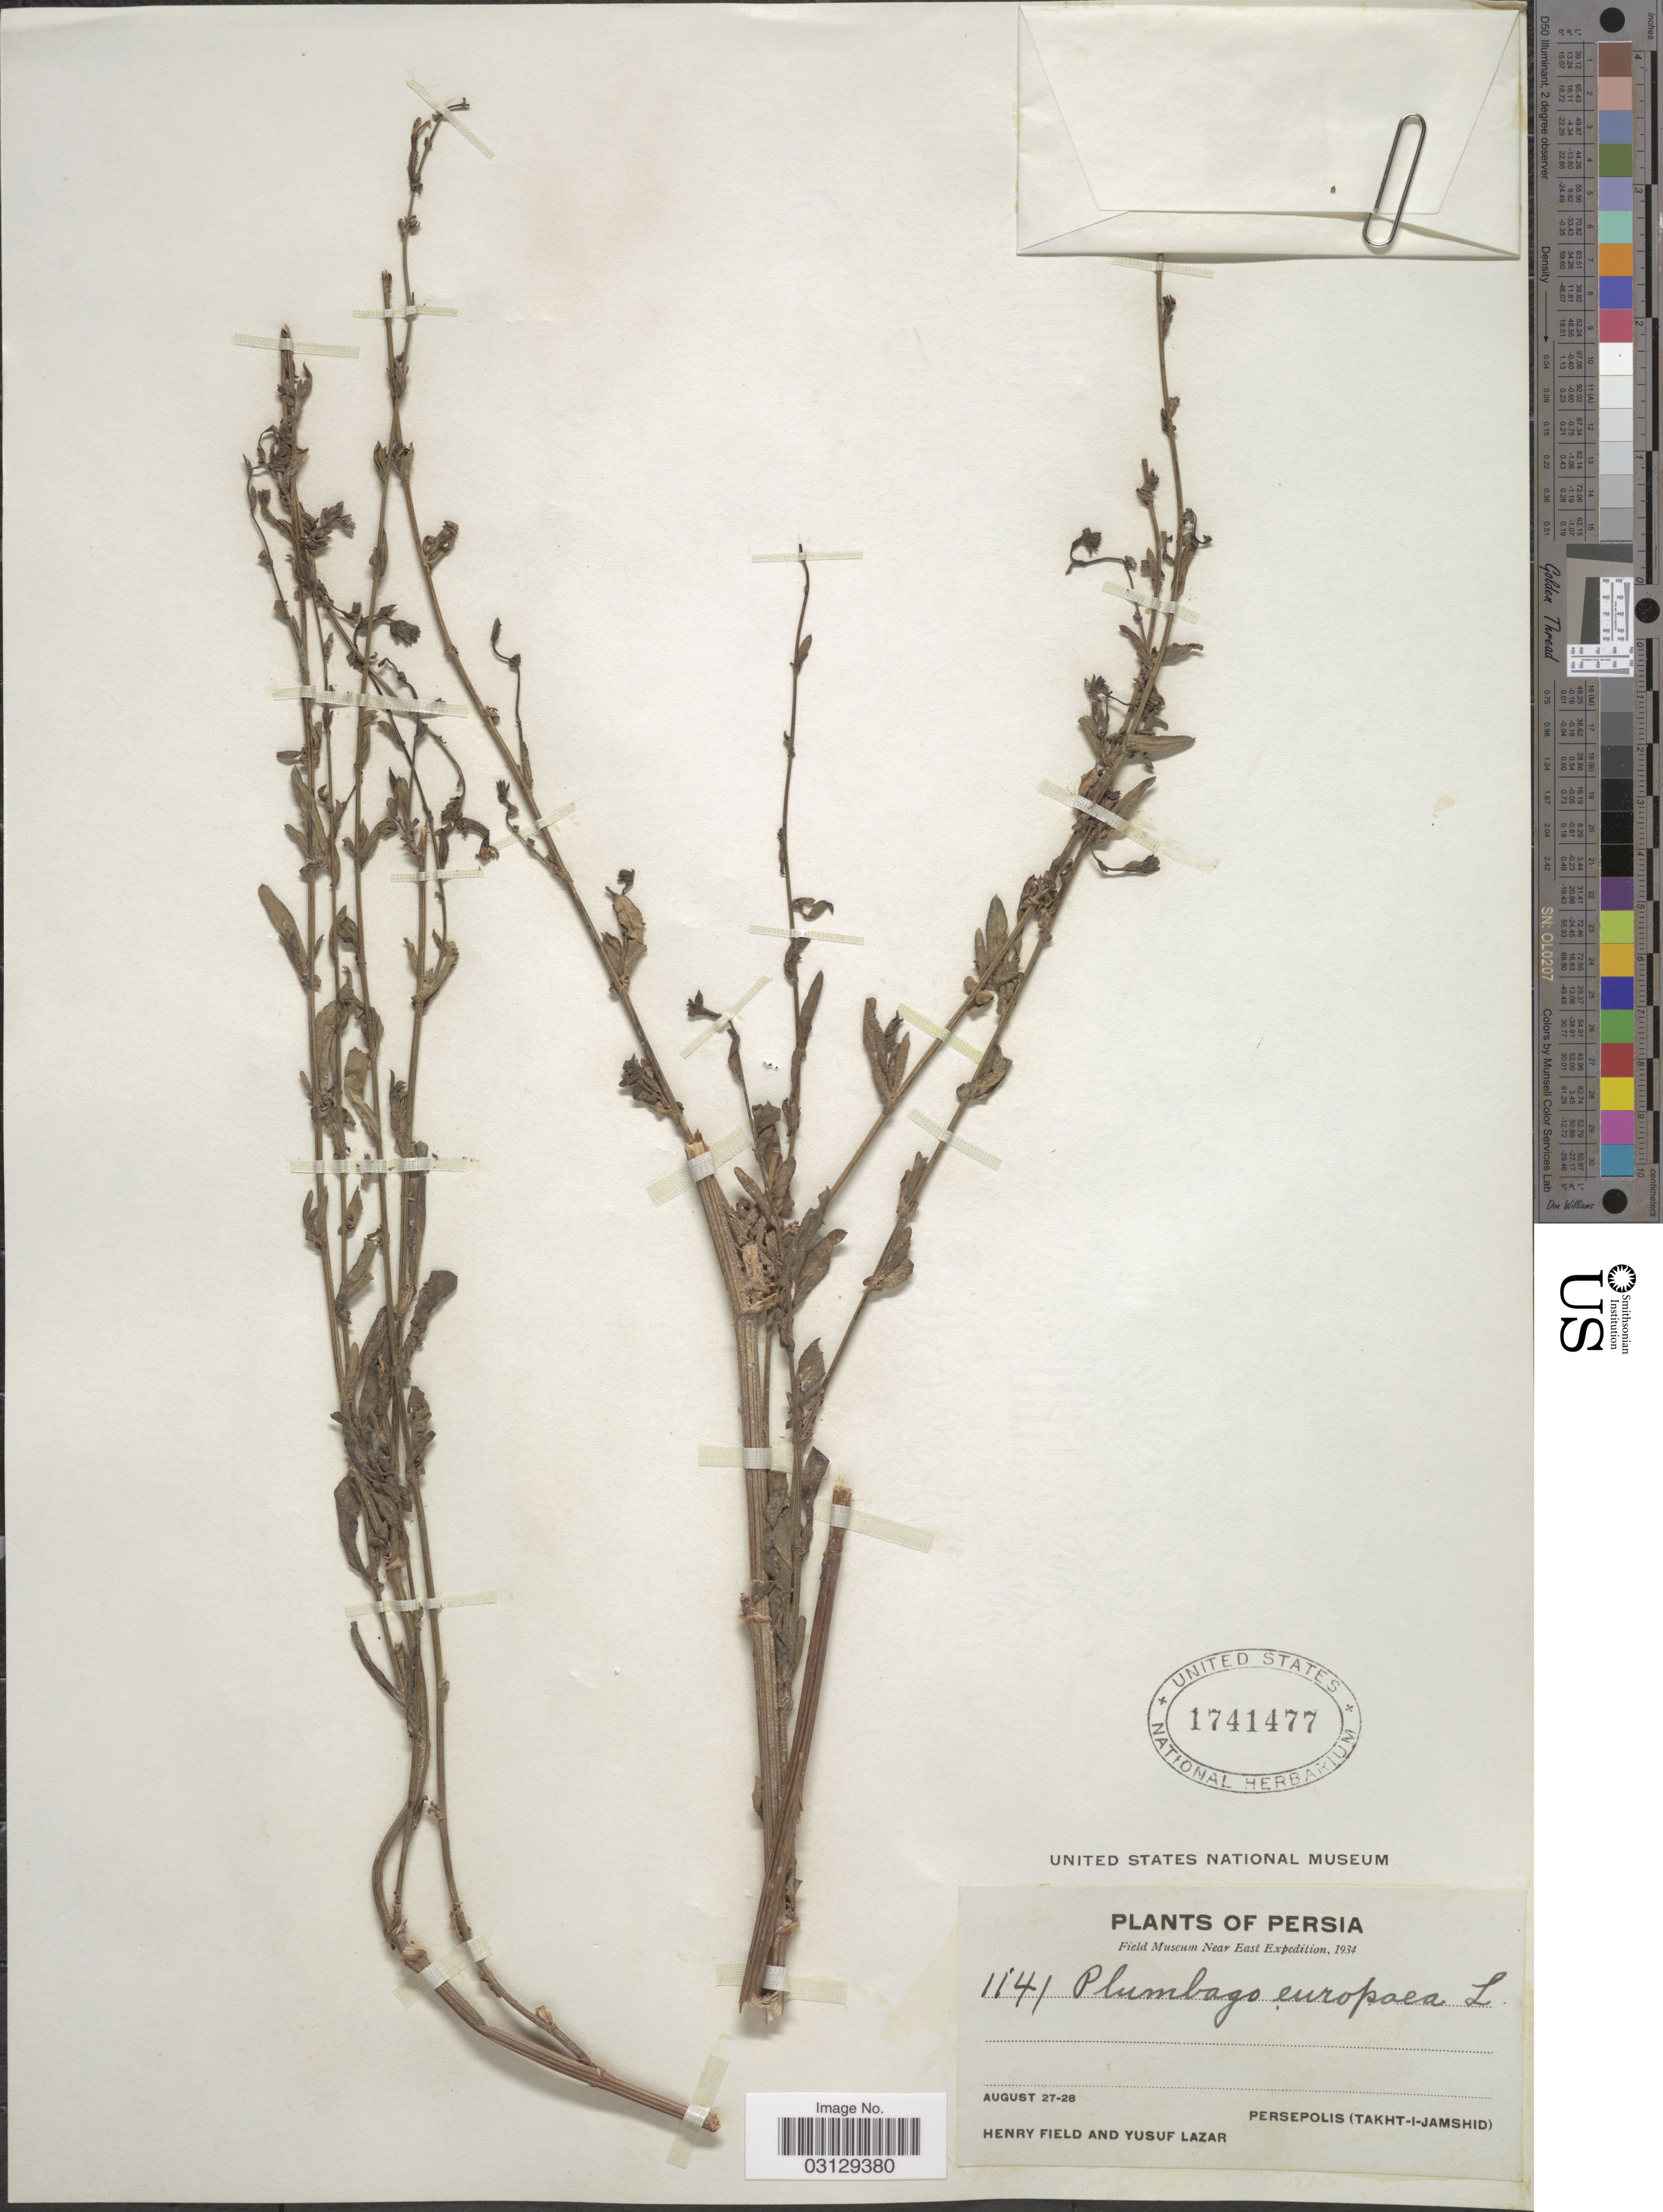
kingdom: Plantae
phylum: Tracheophyta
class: Magnoliopsida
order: Caryophyllales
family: Plumbaginaceae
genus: Plumbago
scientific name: Plumbago europaea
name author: L.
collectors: H. Field & Y. Lazar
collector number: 1141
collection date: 1934-08-27/1934-08-28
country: Iran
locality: Persia. Persepolis (Takht-Jamshid).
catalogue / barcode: US 1741477